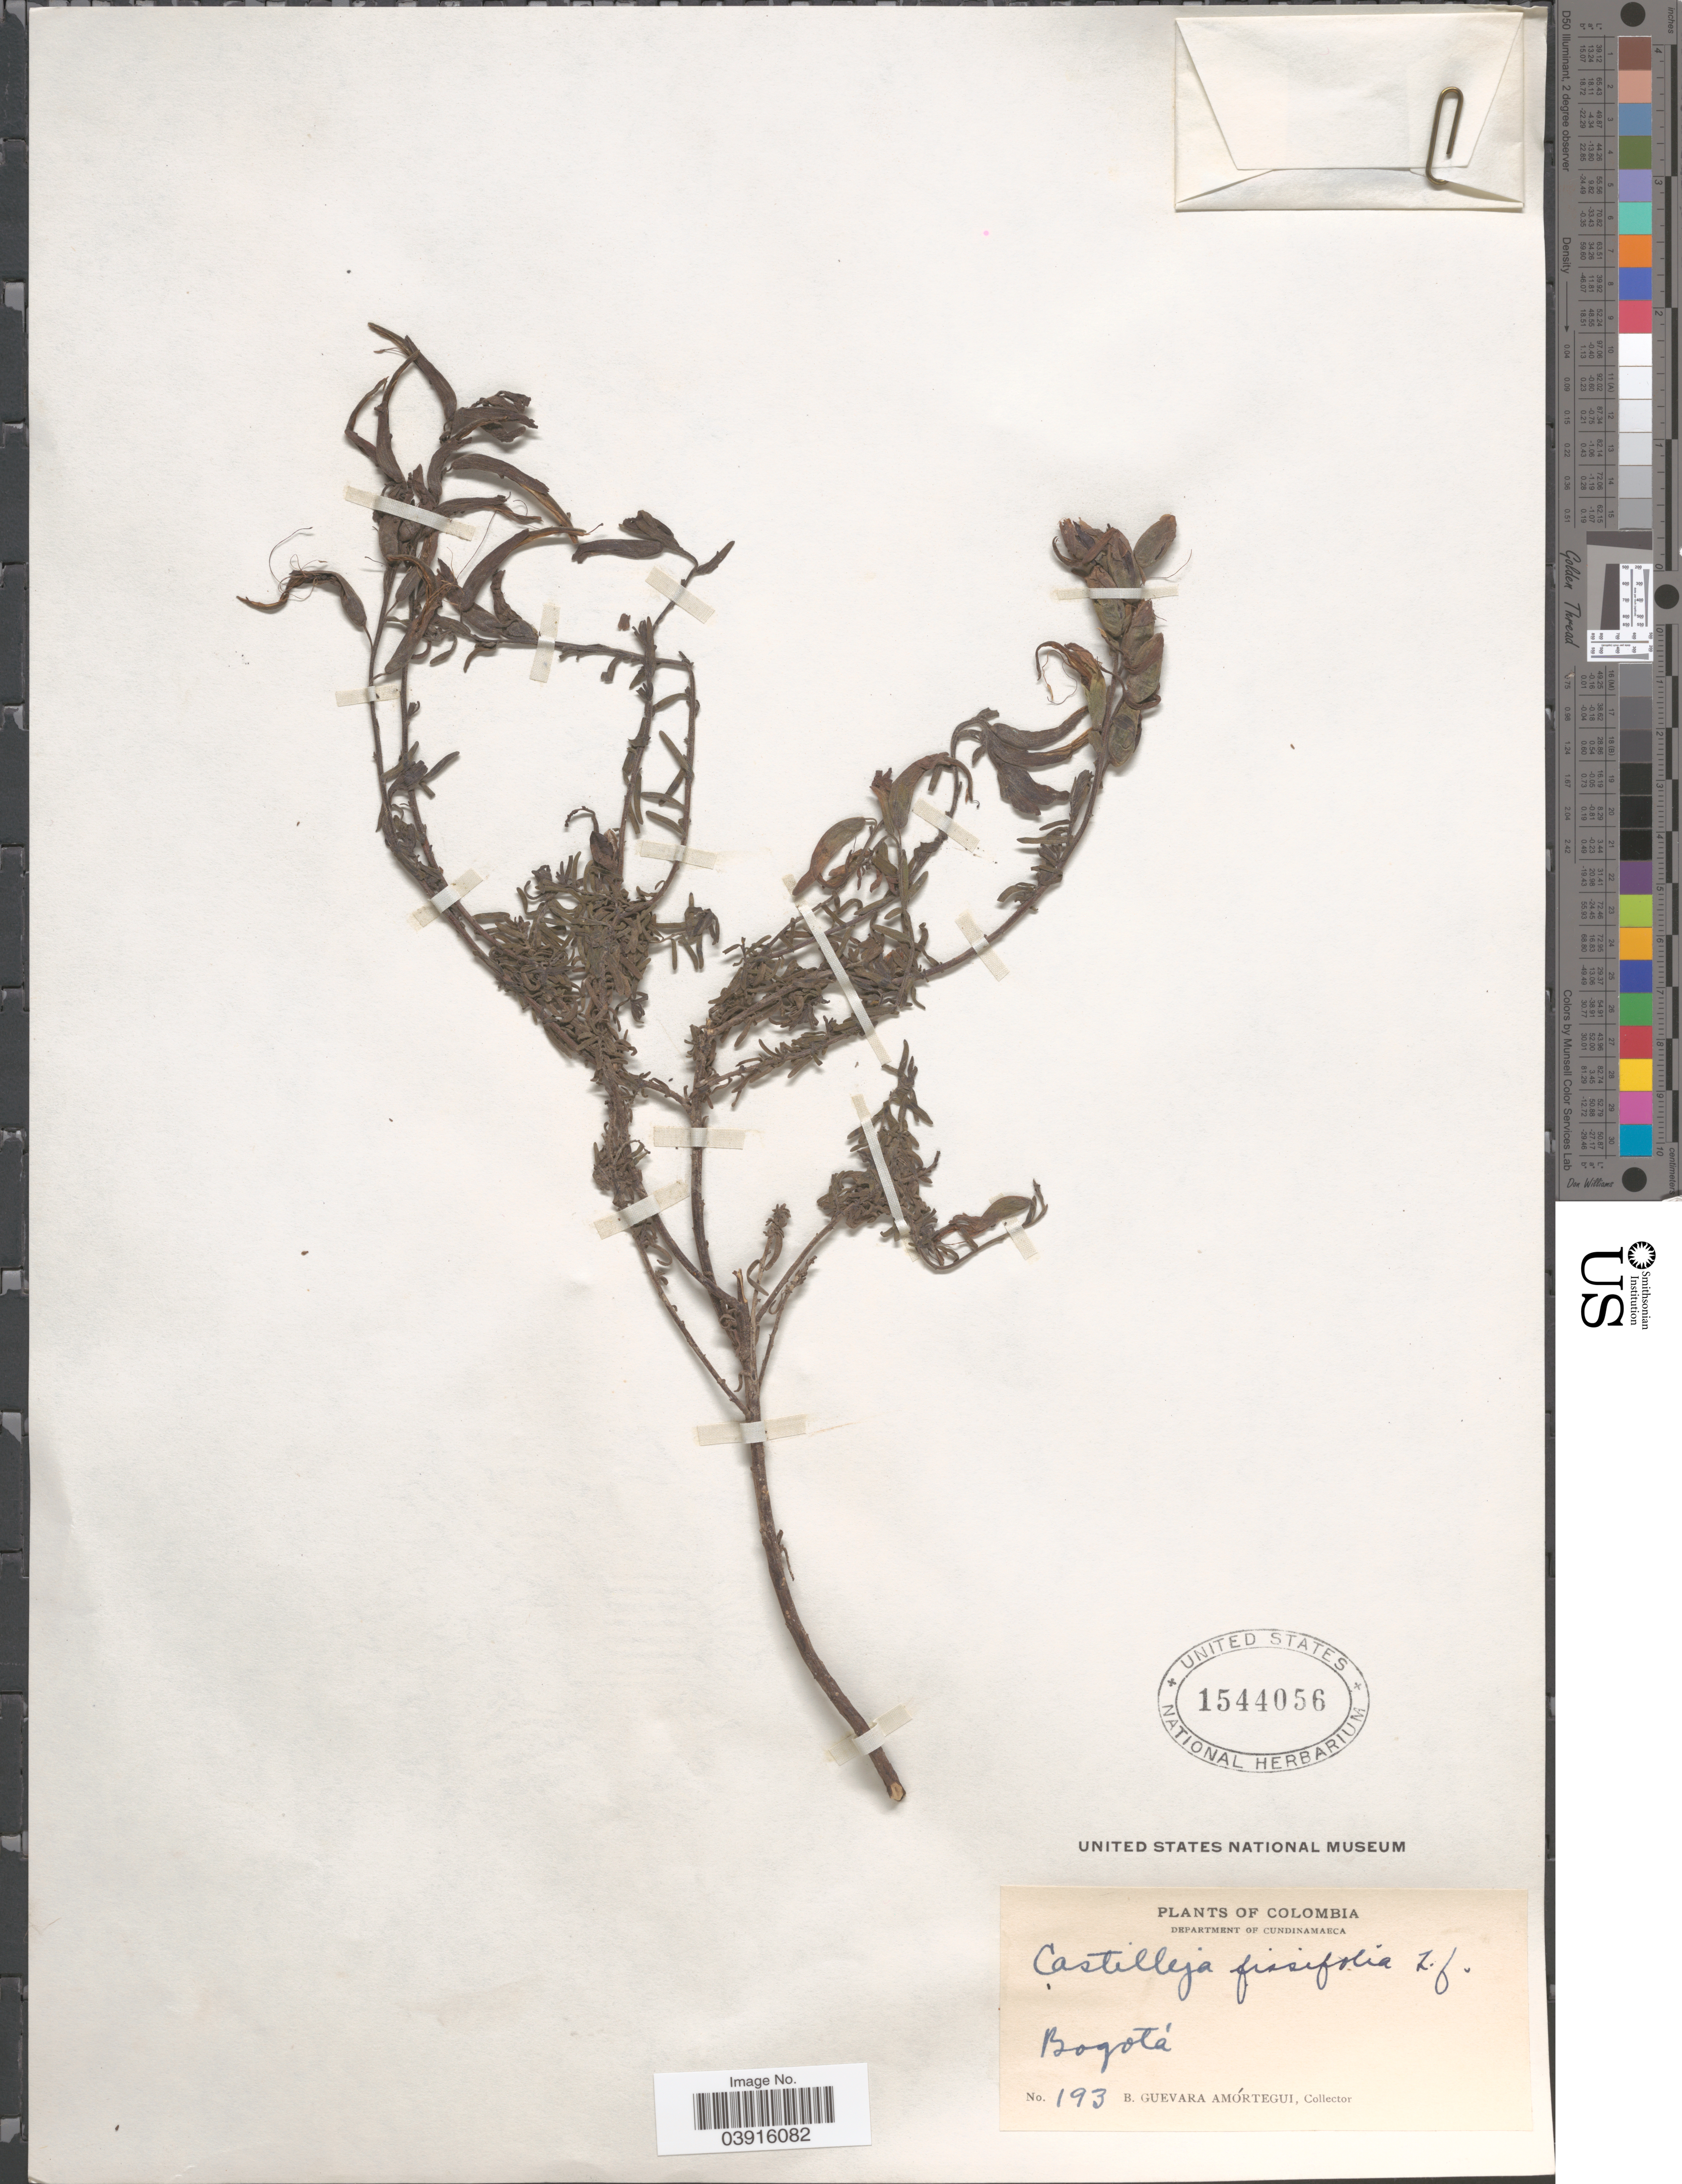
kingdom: Plantae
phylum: Tracheophyta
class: Magnoliopsida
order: Lamiales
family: Orobanchaceae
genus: Castilleja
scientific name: Castilleja fissifolia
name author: L. f.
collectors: B. Guevara-Amortegui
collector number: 193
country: Colombia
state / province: Cundinamarca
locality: Department of Cundinamarca. Bogotá.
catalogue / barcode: US 1544056